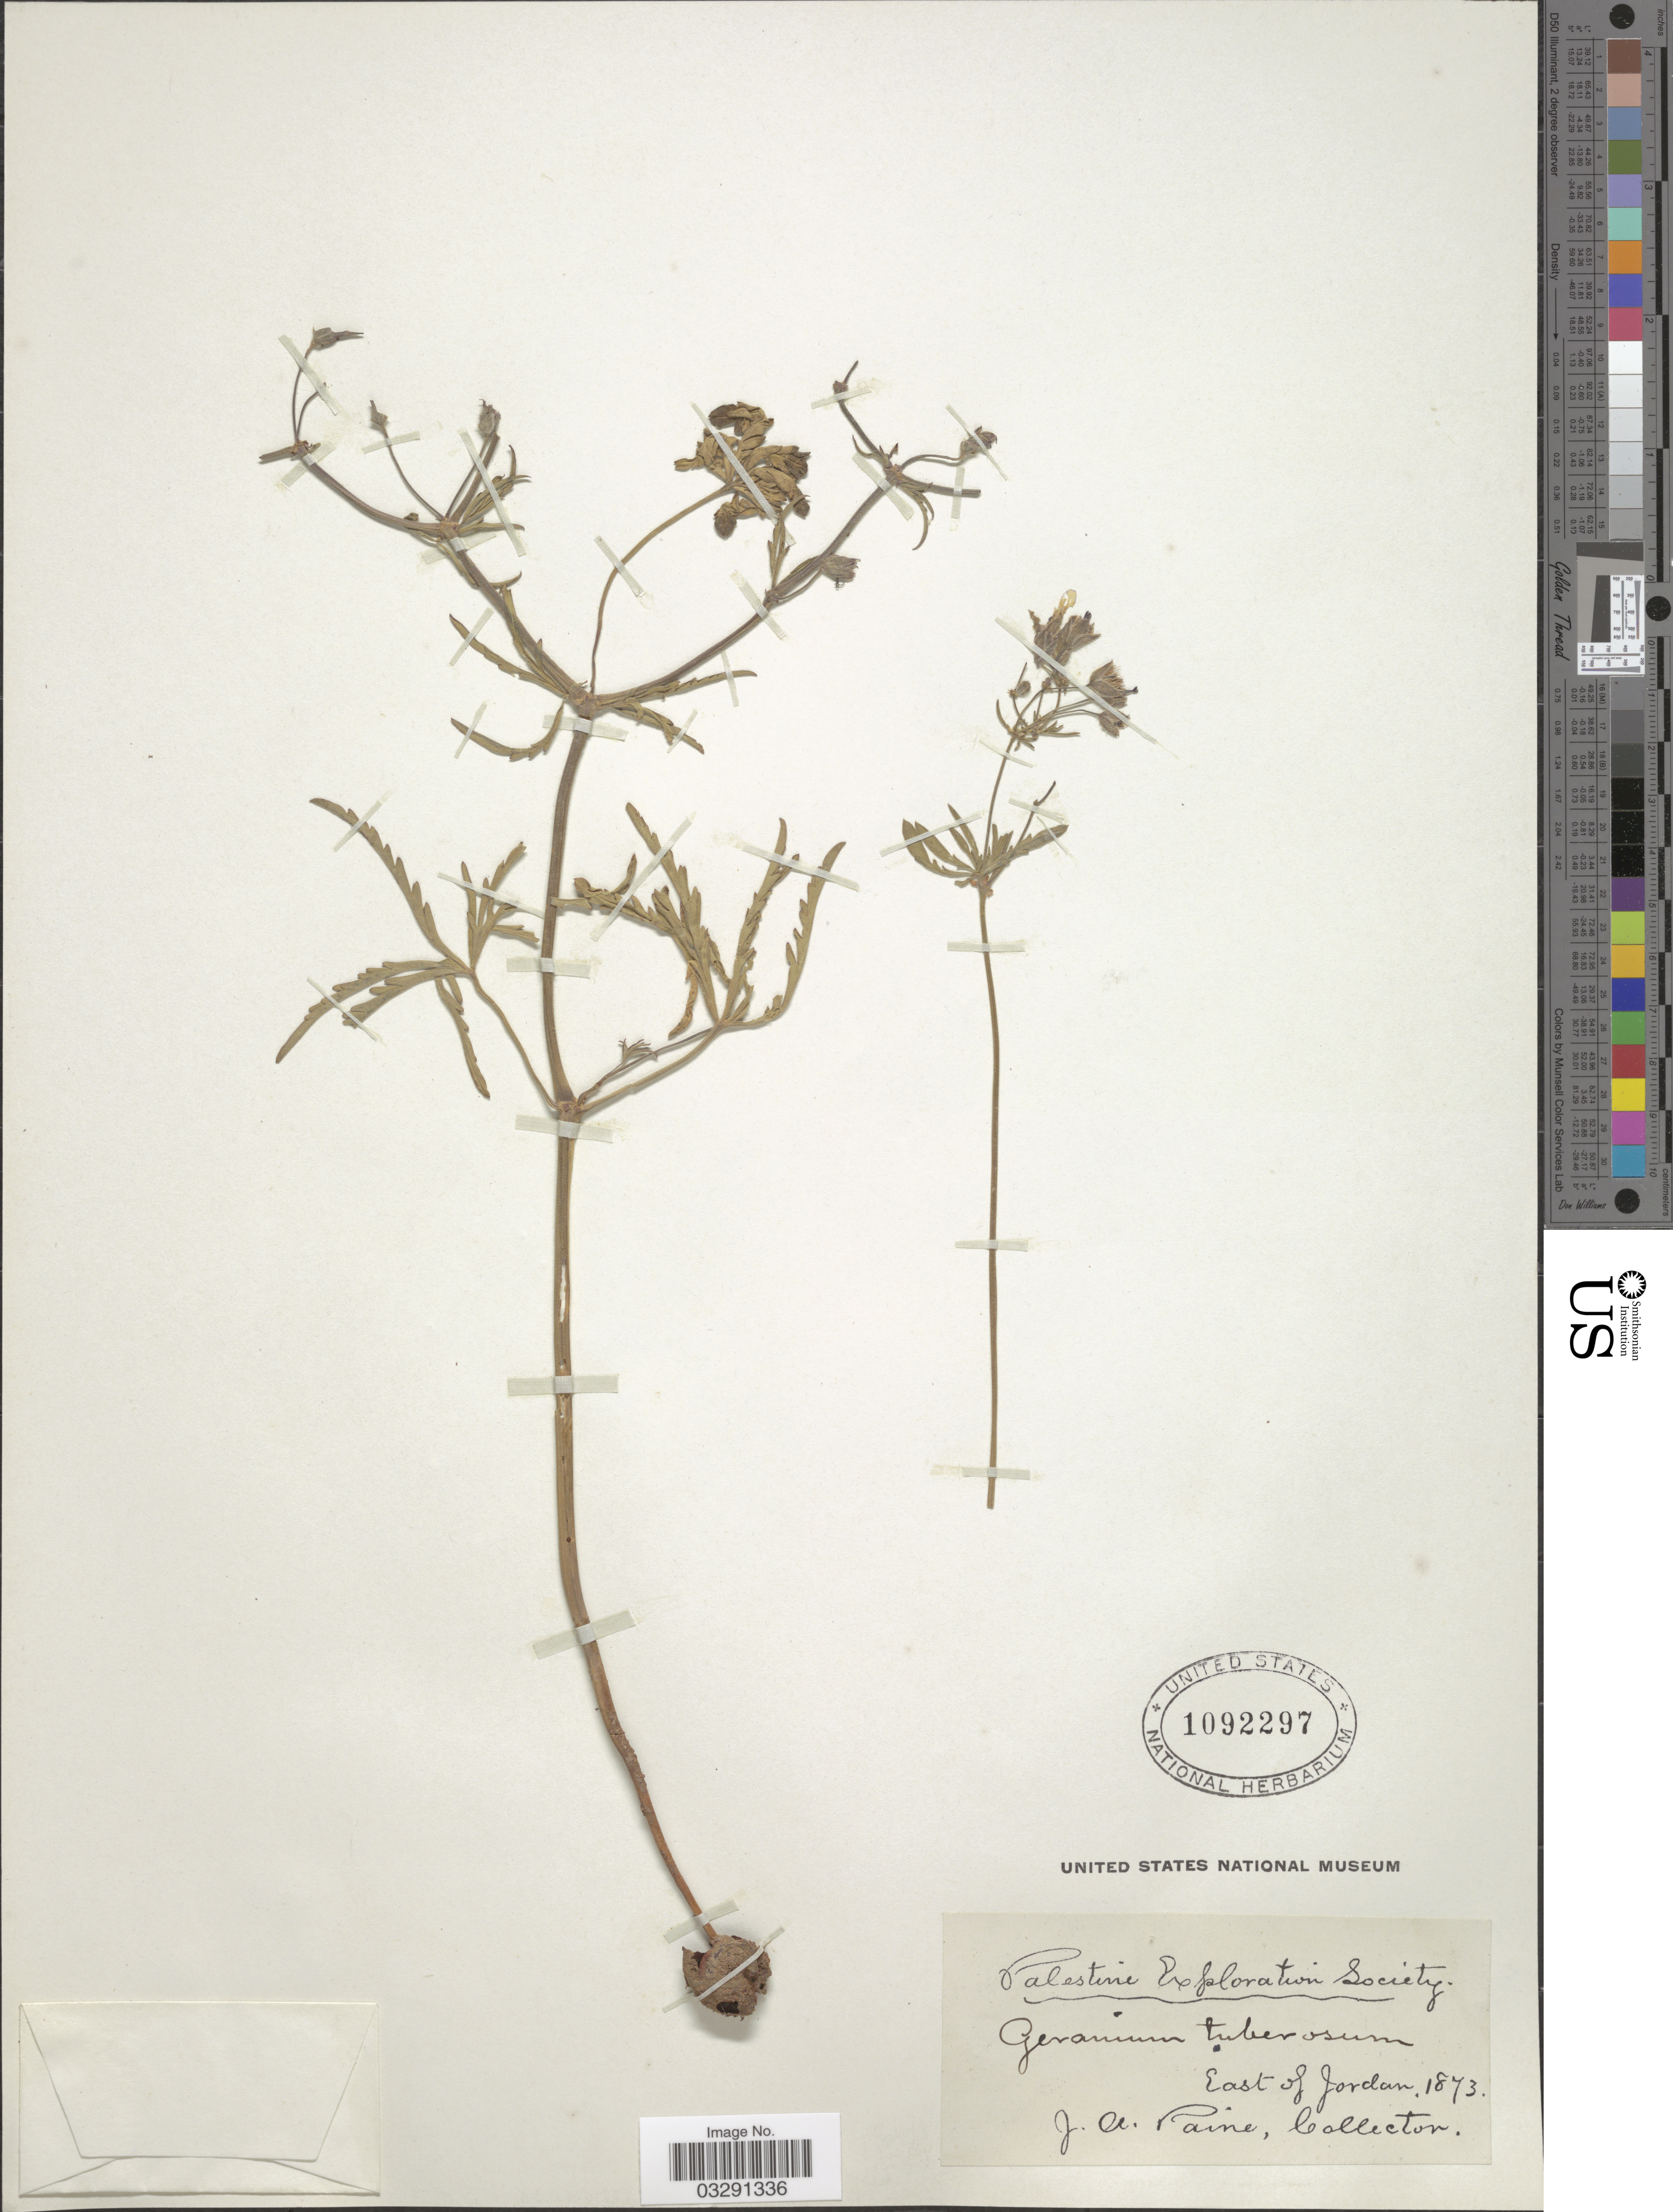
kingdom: Plantae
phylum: Tracheophyta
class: Magnoliopsida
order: Geraniales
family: Geraniaceae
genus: Geranium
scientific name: Geranium tuberosum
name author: L.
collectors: J. A. Paine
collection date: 1873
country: Jordan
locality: East of Jordan.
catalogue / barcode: US 1092297